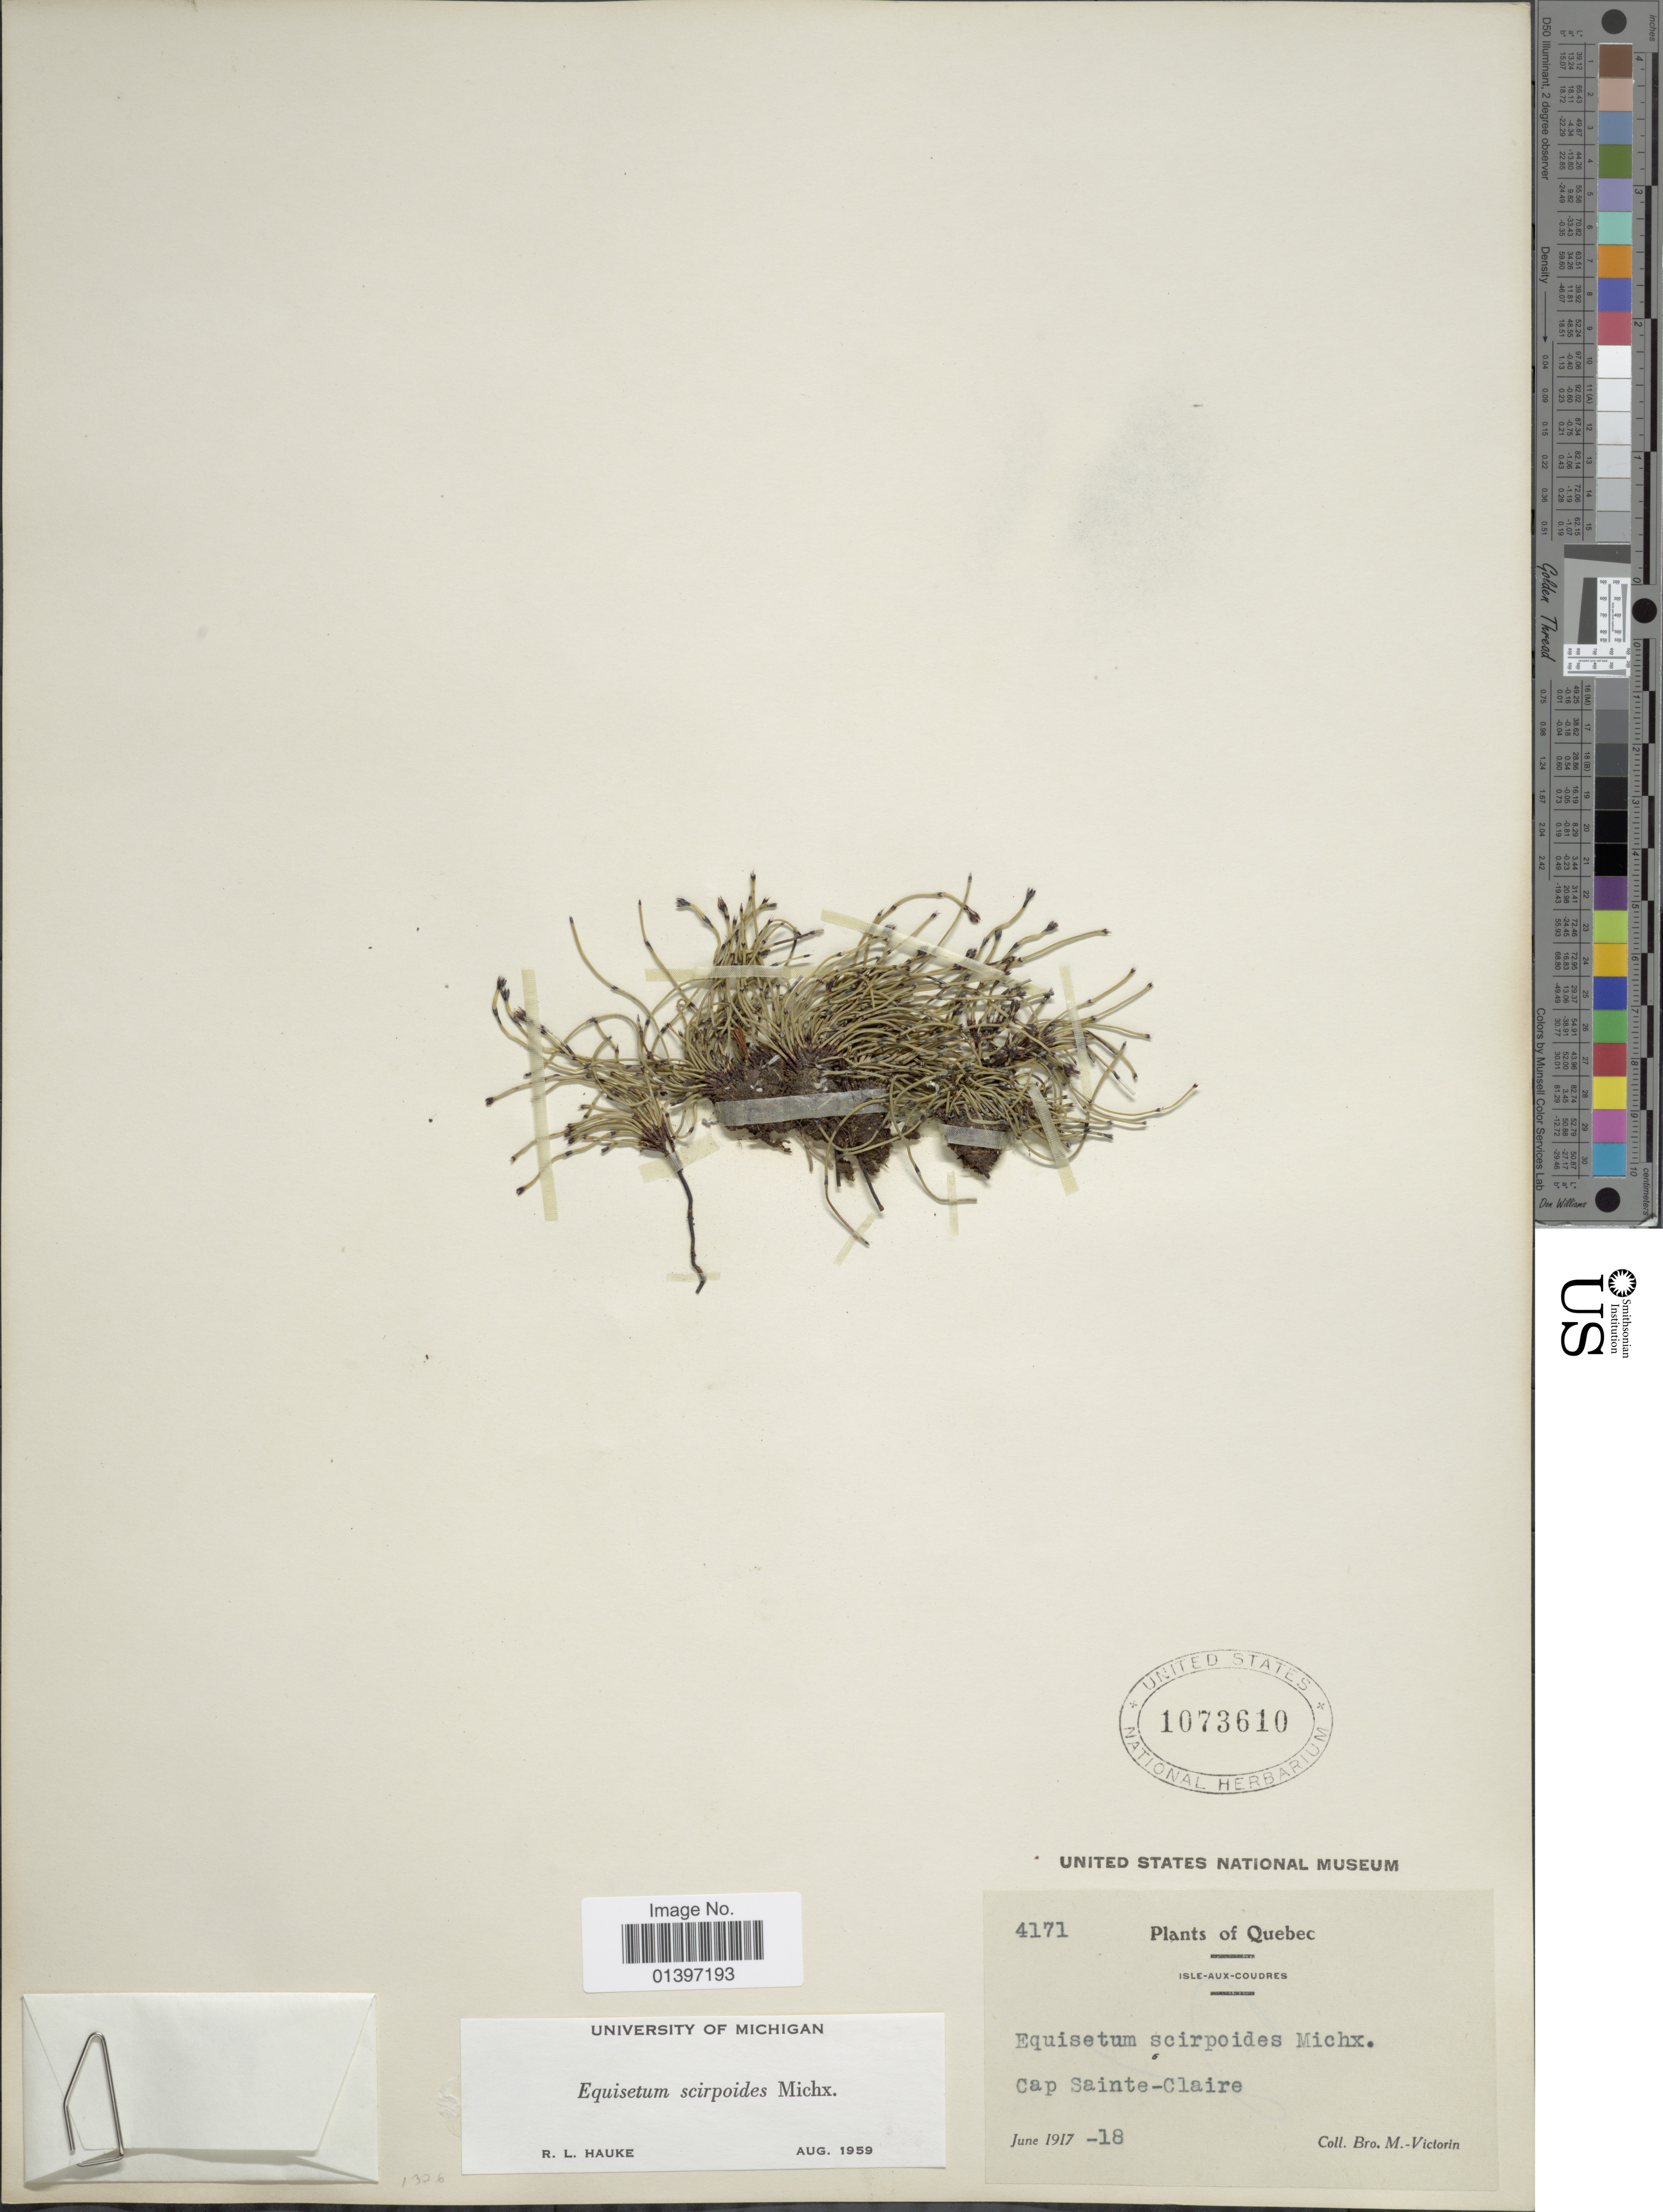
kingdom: Plantae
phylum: Tracheophyta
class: Polypodiopsida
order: Equisetales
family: Equisetaceae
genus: Equisetum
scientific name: Equisetum scirpoides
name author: Michx.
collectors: Fr. Marie-Victorin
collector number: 4171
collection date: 1917-06-18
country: Canada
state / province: Quebec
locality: Isle-aux-Coudres, Cap Sainte-Claire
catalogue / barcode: US 1073610